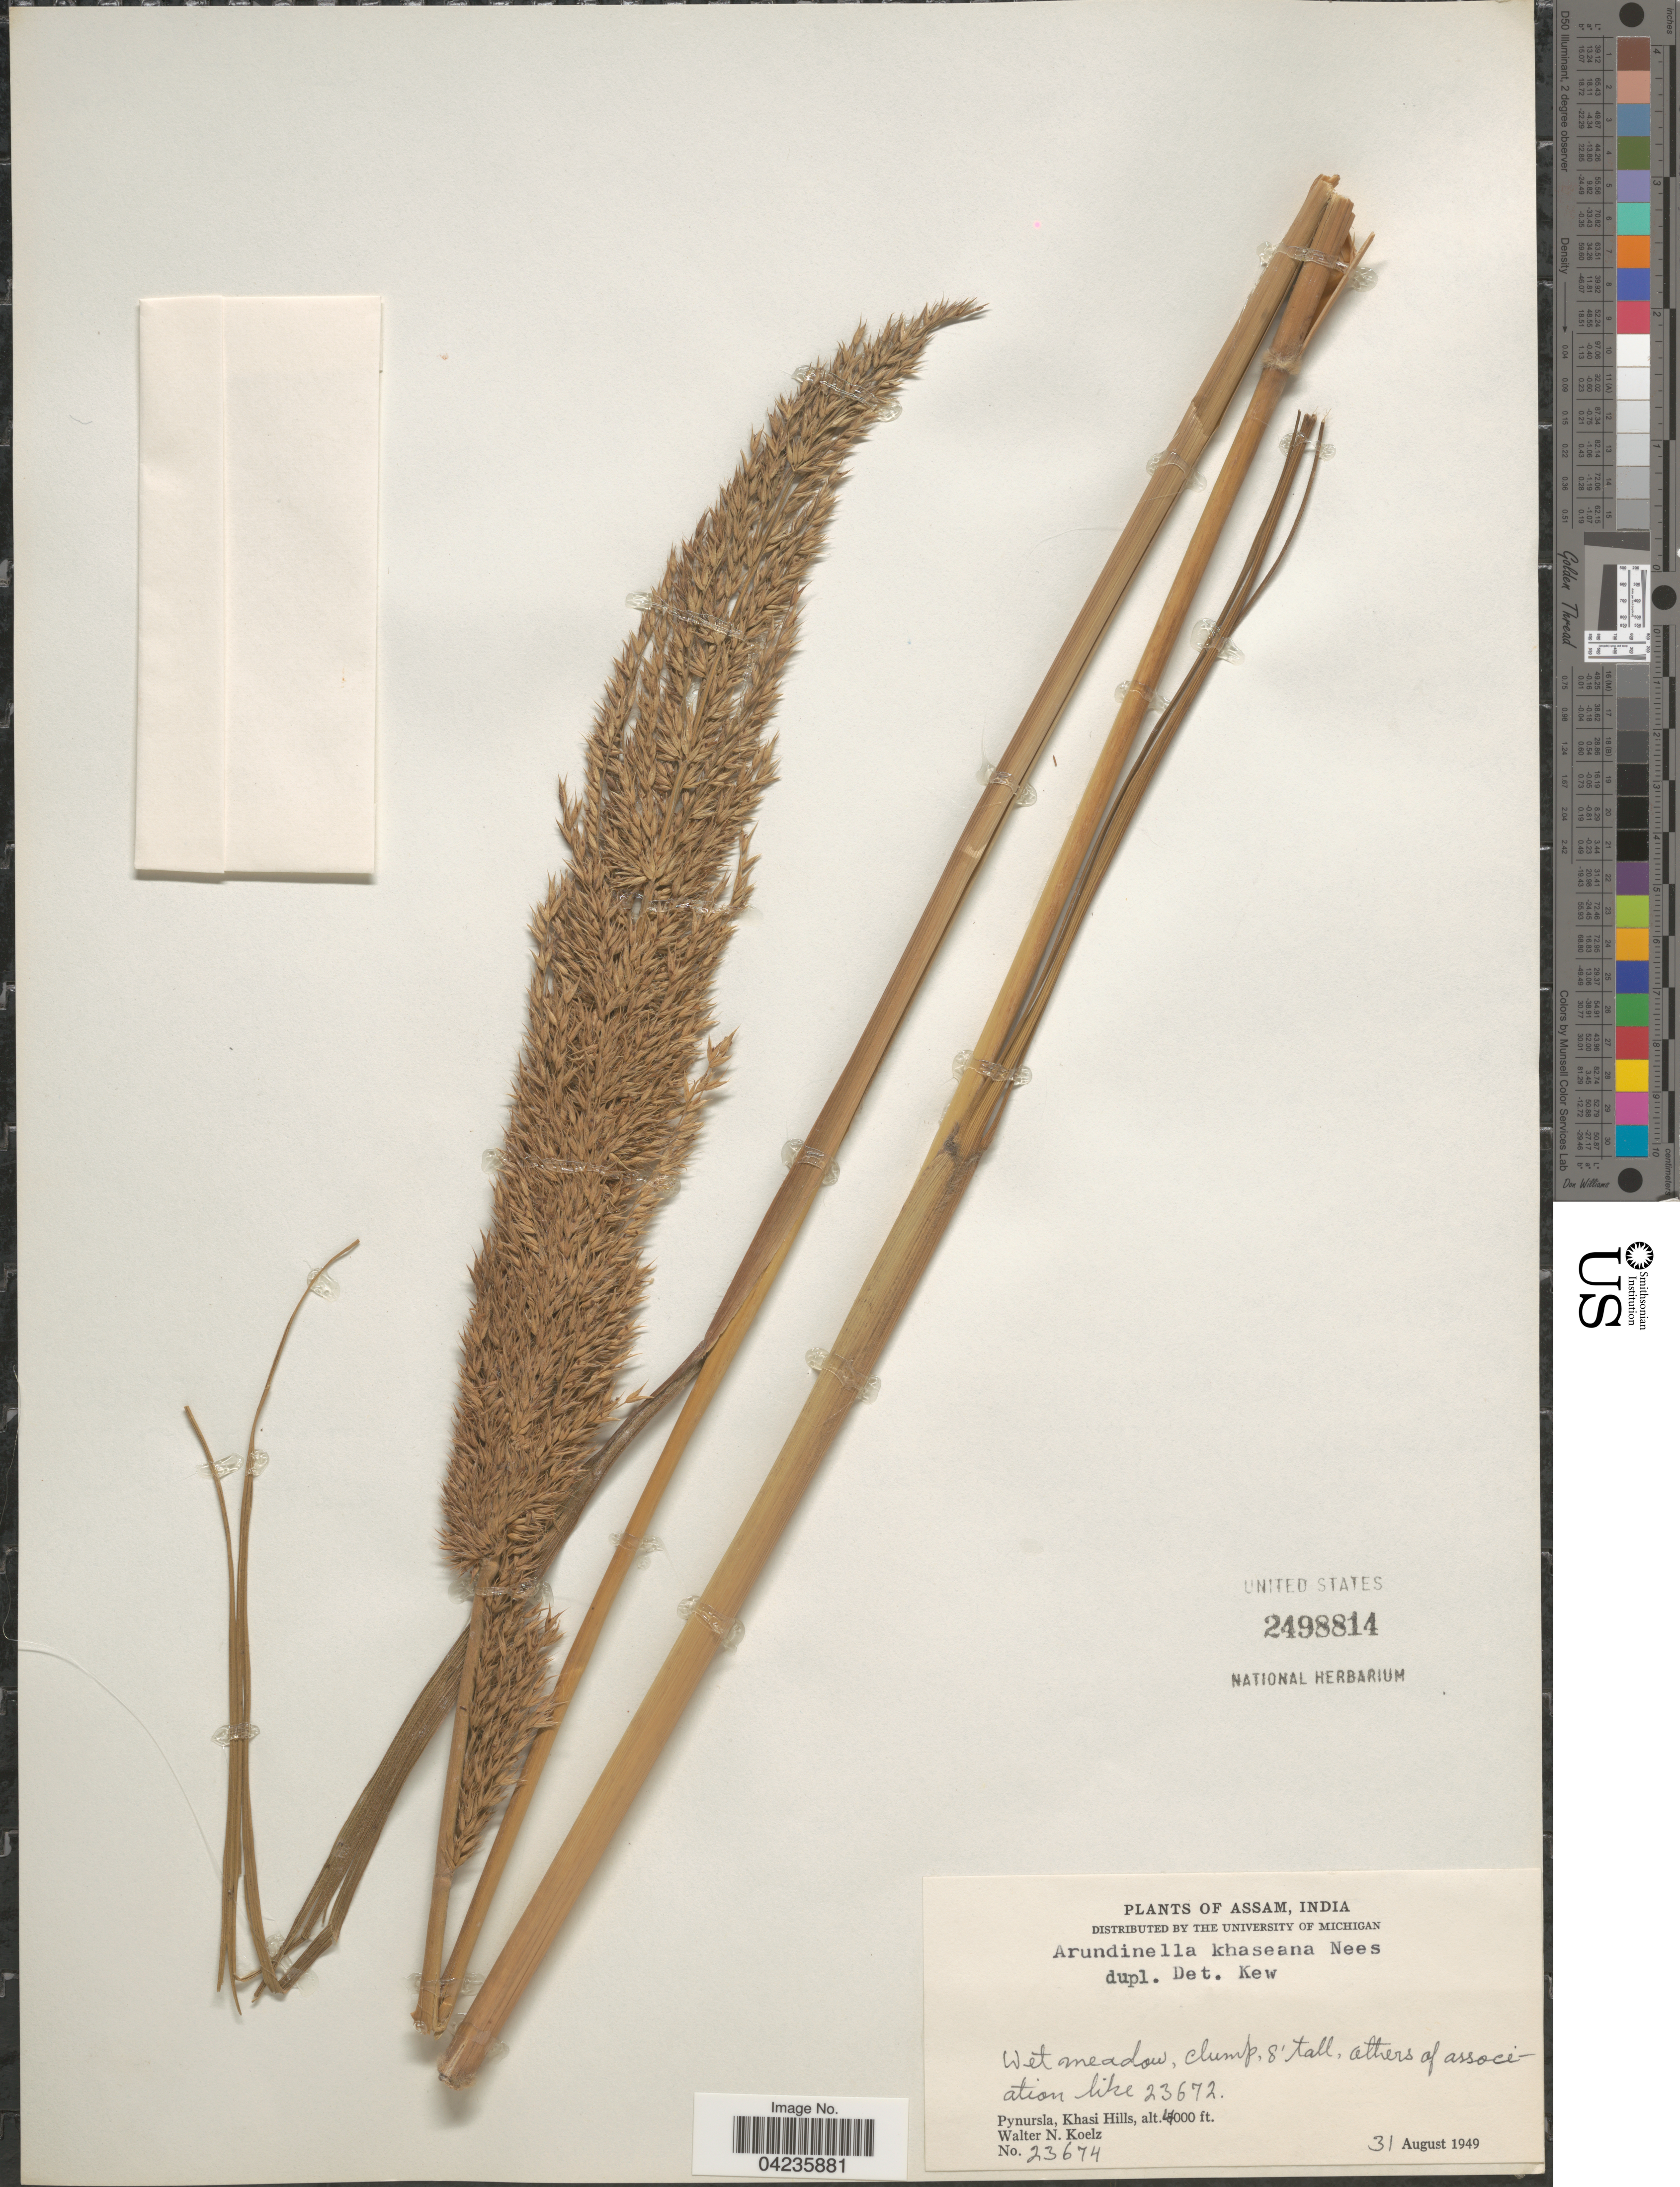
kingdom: Plantae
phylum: Tracheophyta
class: Liliopsida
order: Poales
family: Poaceae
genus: Arundinella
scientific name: Arundinella khaseana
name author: Nees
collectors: W. N. Koelz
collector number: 23674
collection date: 1949-08-31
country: India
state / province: Meghalaya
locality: Pynursla, Khasi Hills.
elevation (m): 1219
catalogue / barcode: US 2498814